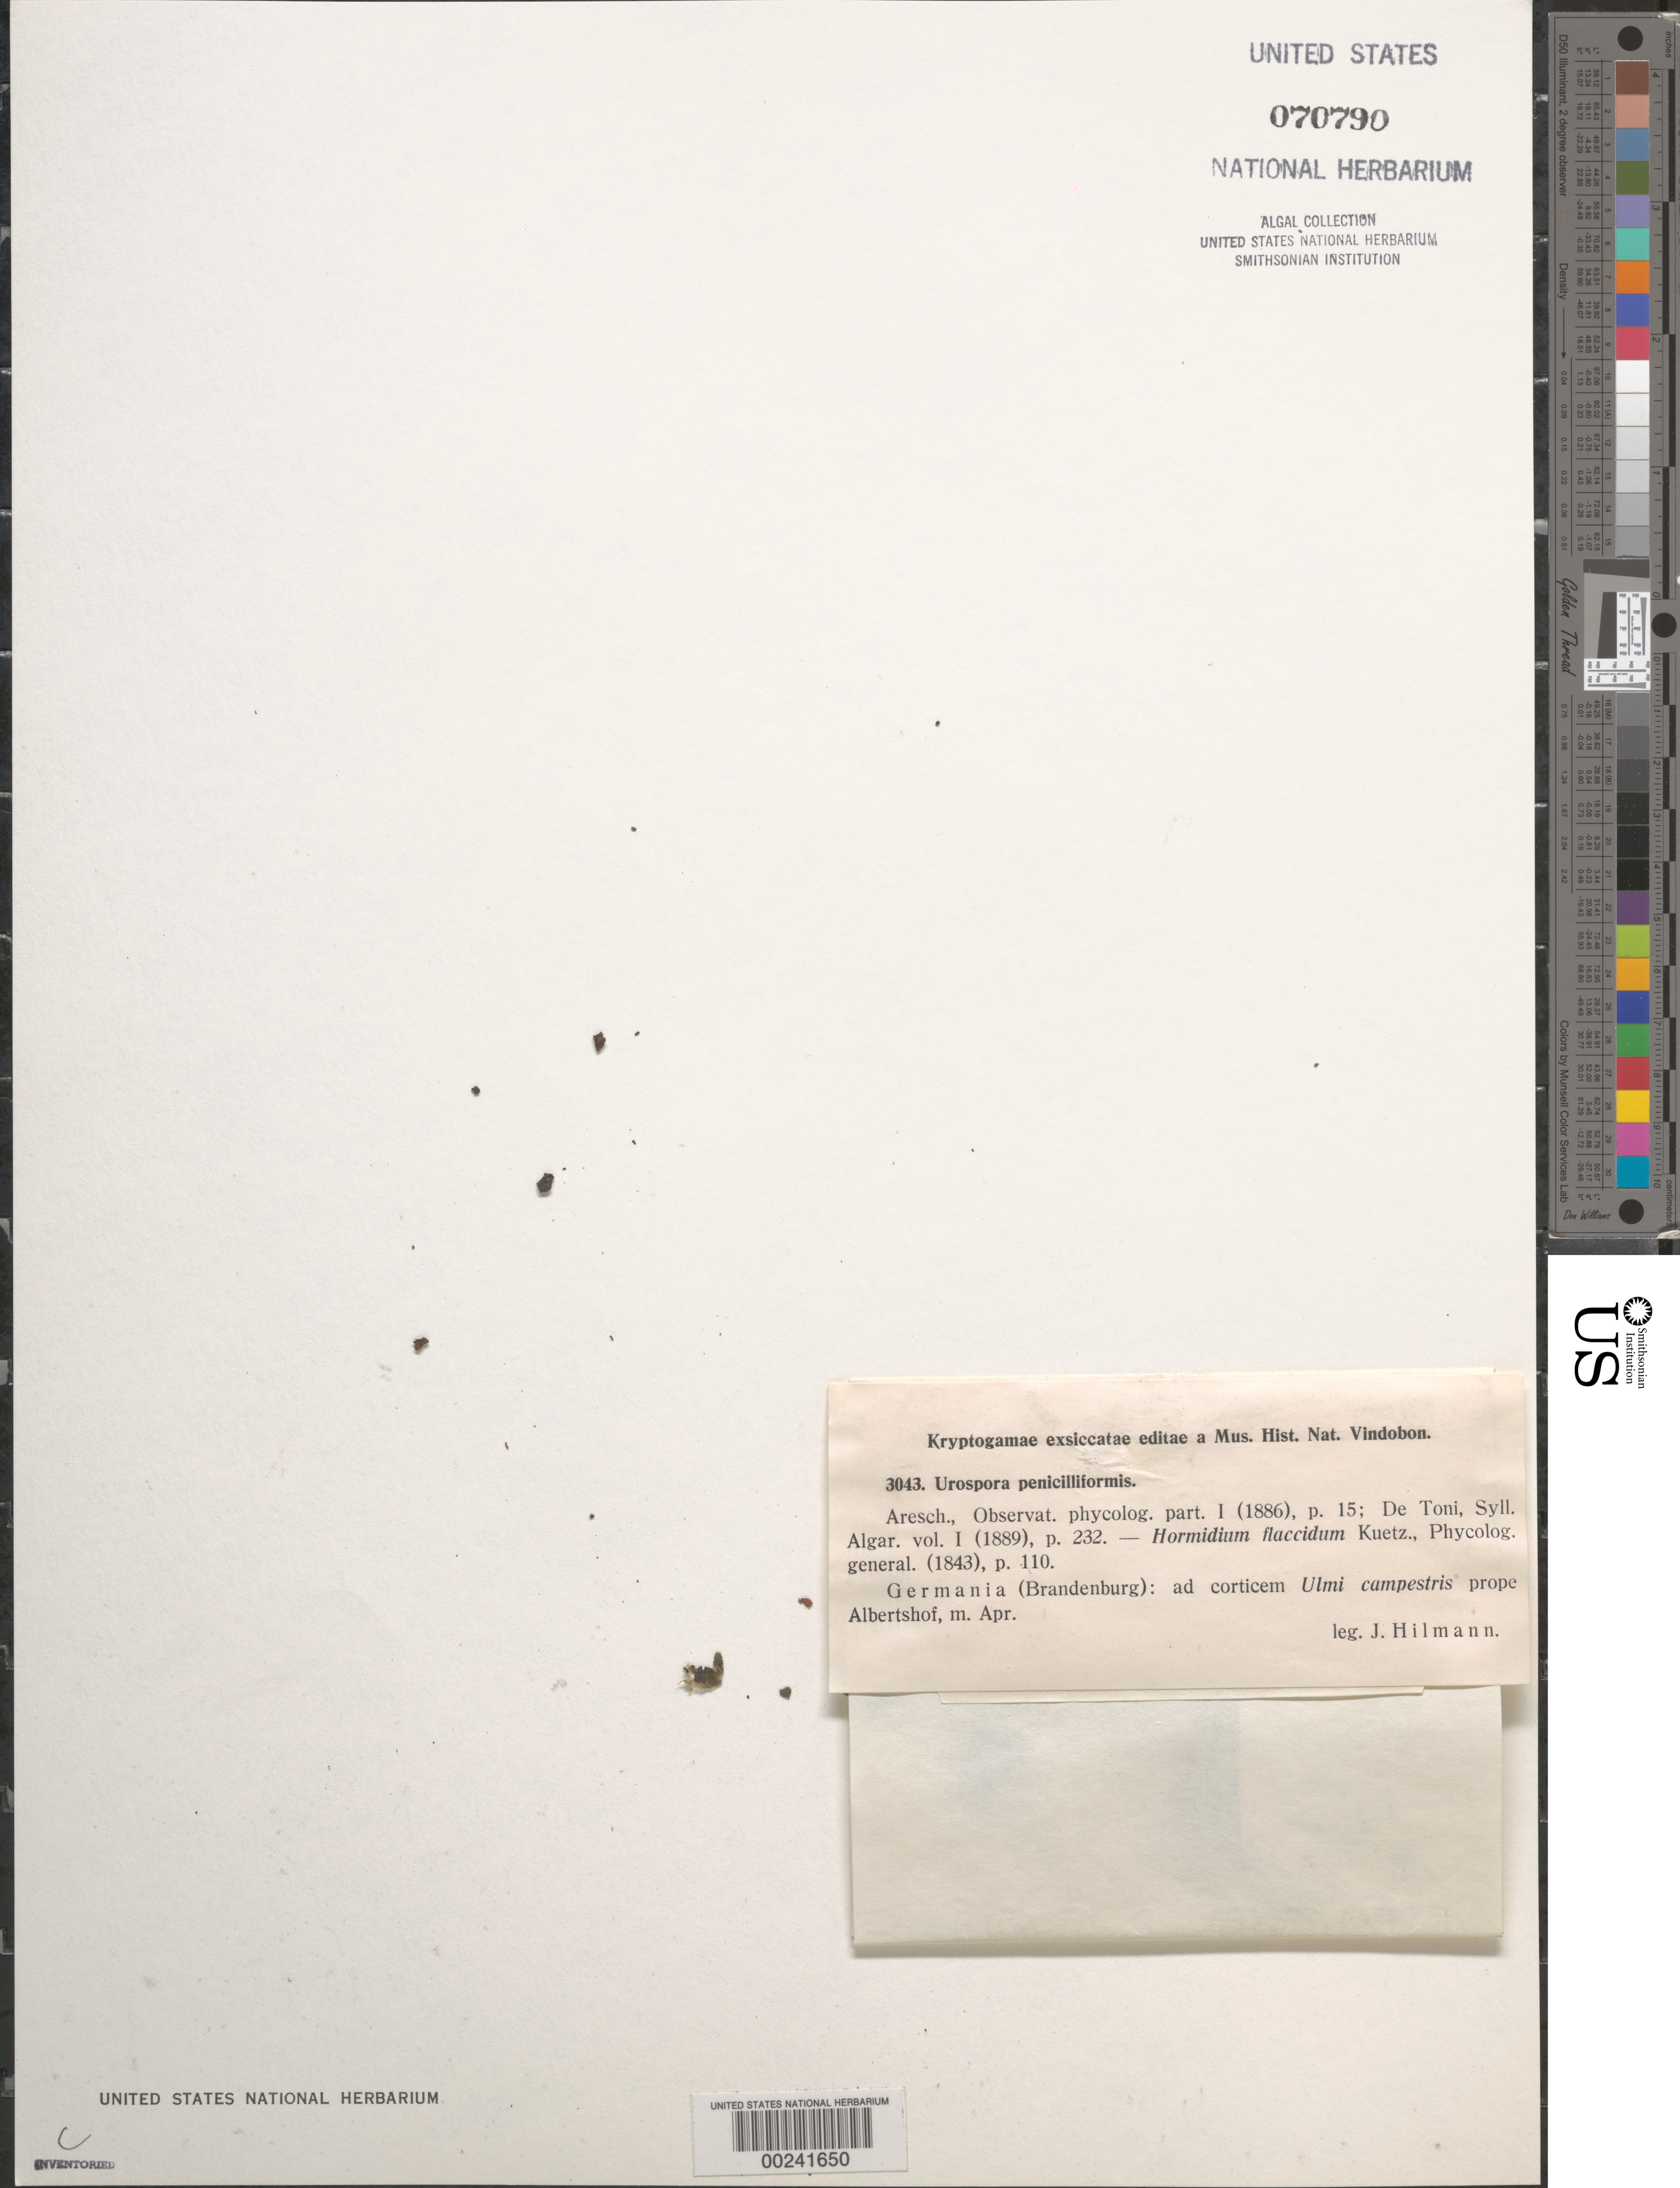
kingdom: Plantae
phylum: Chlorophyta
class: Ulvophyceae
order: Ulotrichales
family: Ulotrichaceae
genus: Urospora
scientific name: Urospora penicilliformis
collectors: J. Hilmann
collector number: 3043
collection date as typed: Apr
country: Germany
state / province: Brandenburg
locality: Albertshof, brandenburg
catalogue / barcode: US 70790